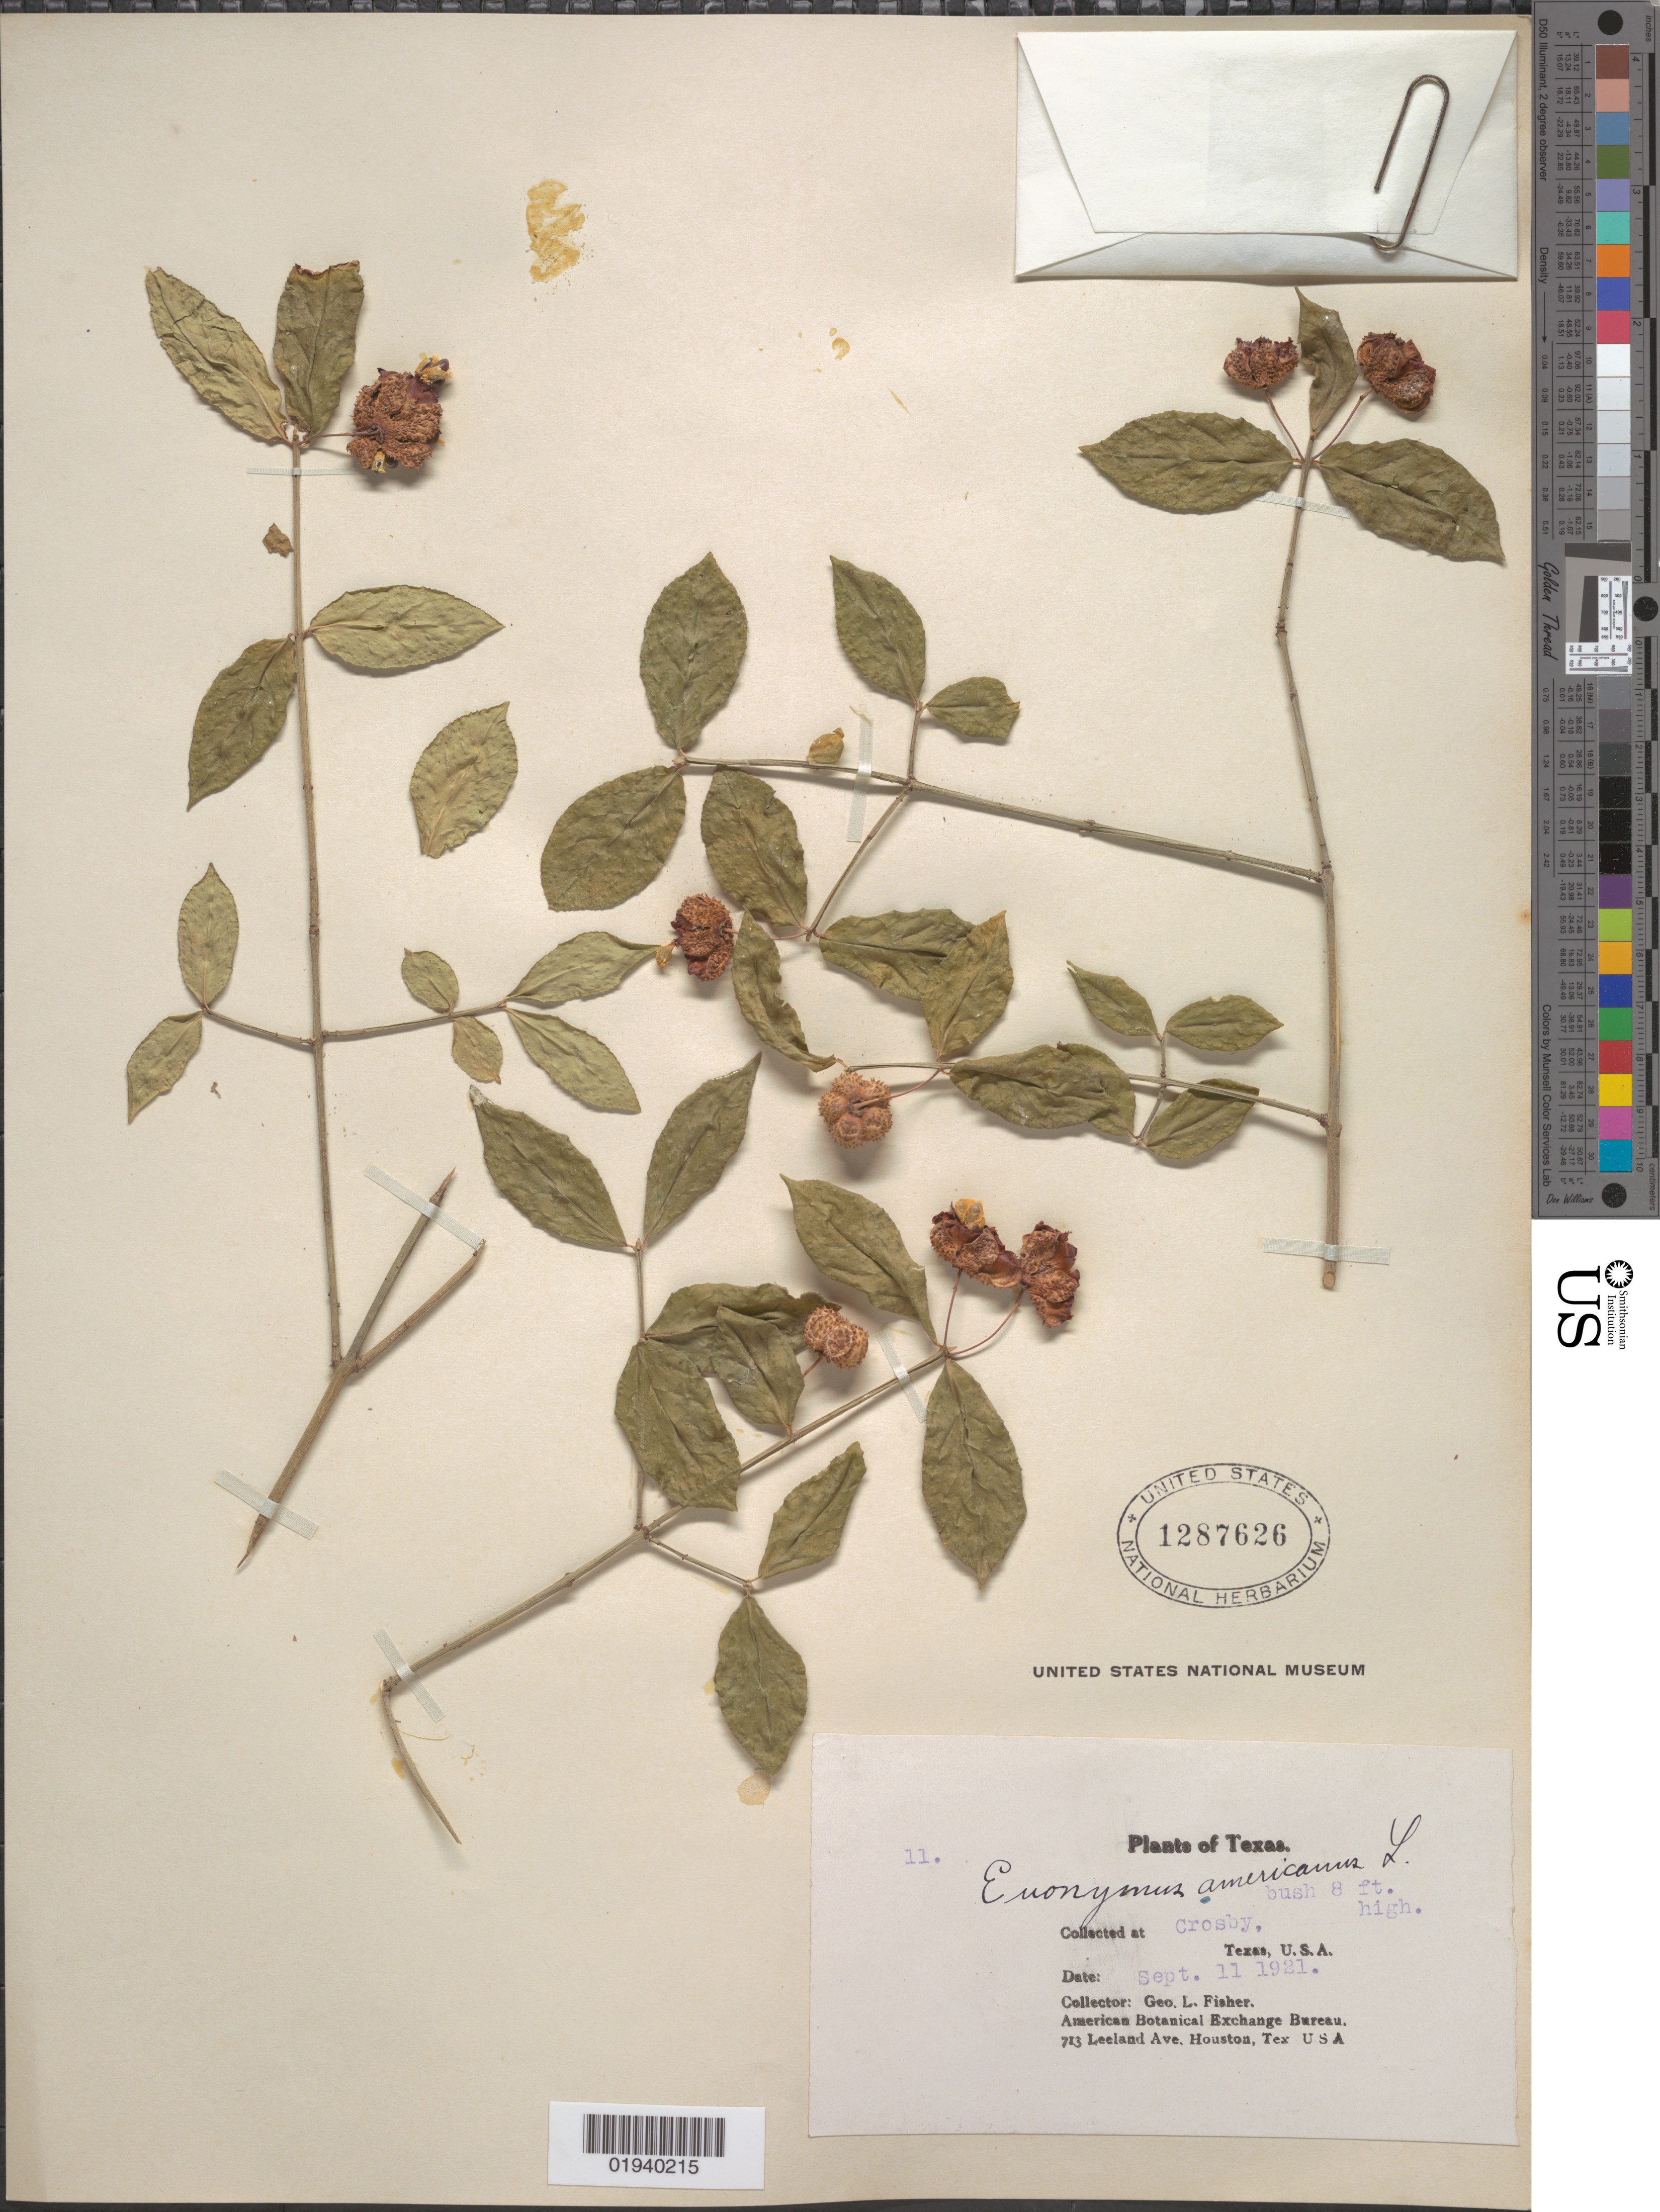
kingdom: Plantae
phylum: Tracheophyta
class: Magnoliopsida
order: Celastrales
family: Celastraceae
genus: Euonymus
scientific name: Euonymus americanus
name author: L.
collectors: G. L. Fisher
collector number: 11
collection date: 1921-09-11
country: United States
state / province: Texas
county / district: Harris County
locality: Crosby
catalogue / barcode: US 1287626